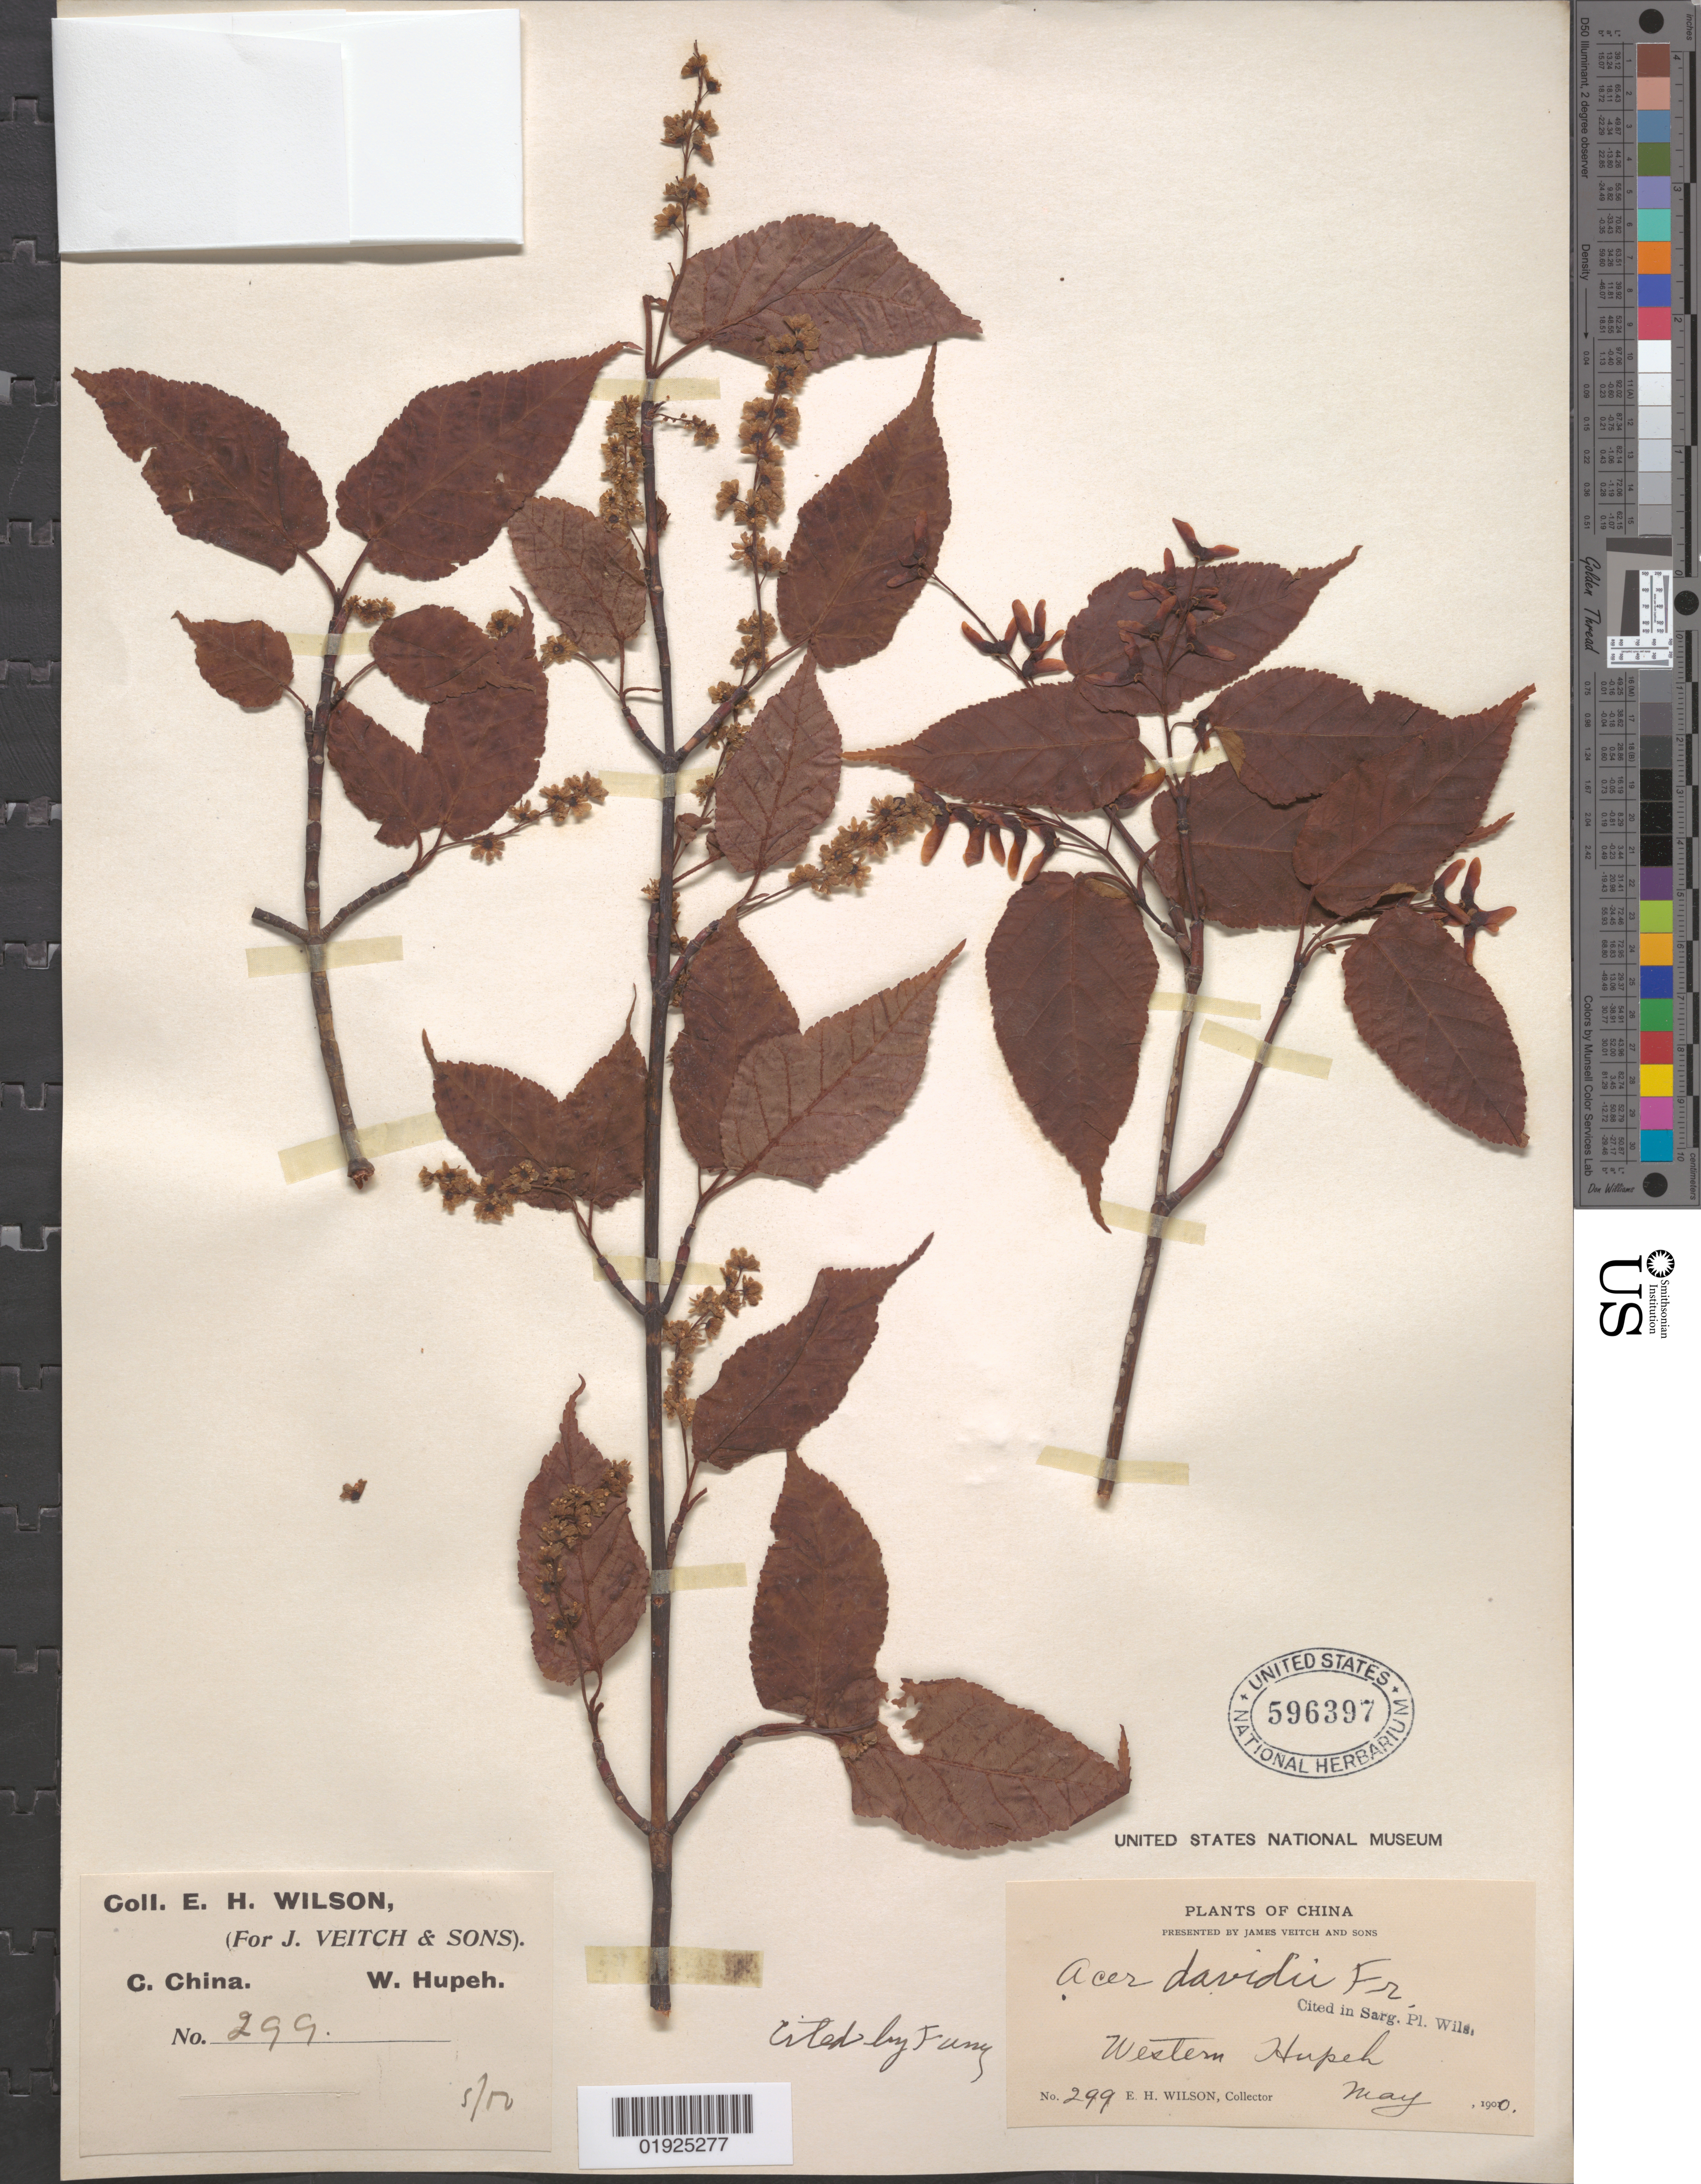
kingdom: Plantae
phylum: Tracheophyta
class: Magnoliopsida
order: Sapindales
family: Sapindaceae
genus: Acer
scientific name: Acer sikkimense subsp. davidii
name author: (Franch.) Wesm.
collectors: E. H. Wilson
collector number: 299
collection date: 1900-05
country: China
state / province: Hubei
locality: Western Hupeh [Hubei]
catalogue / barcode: US 596397